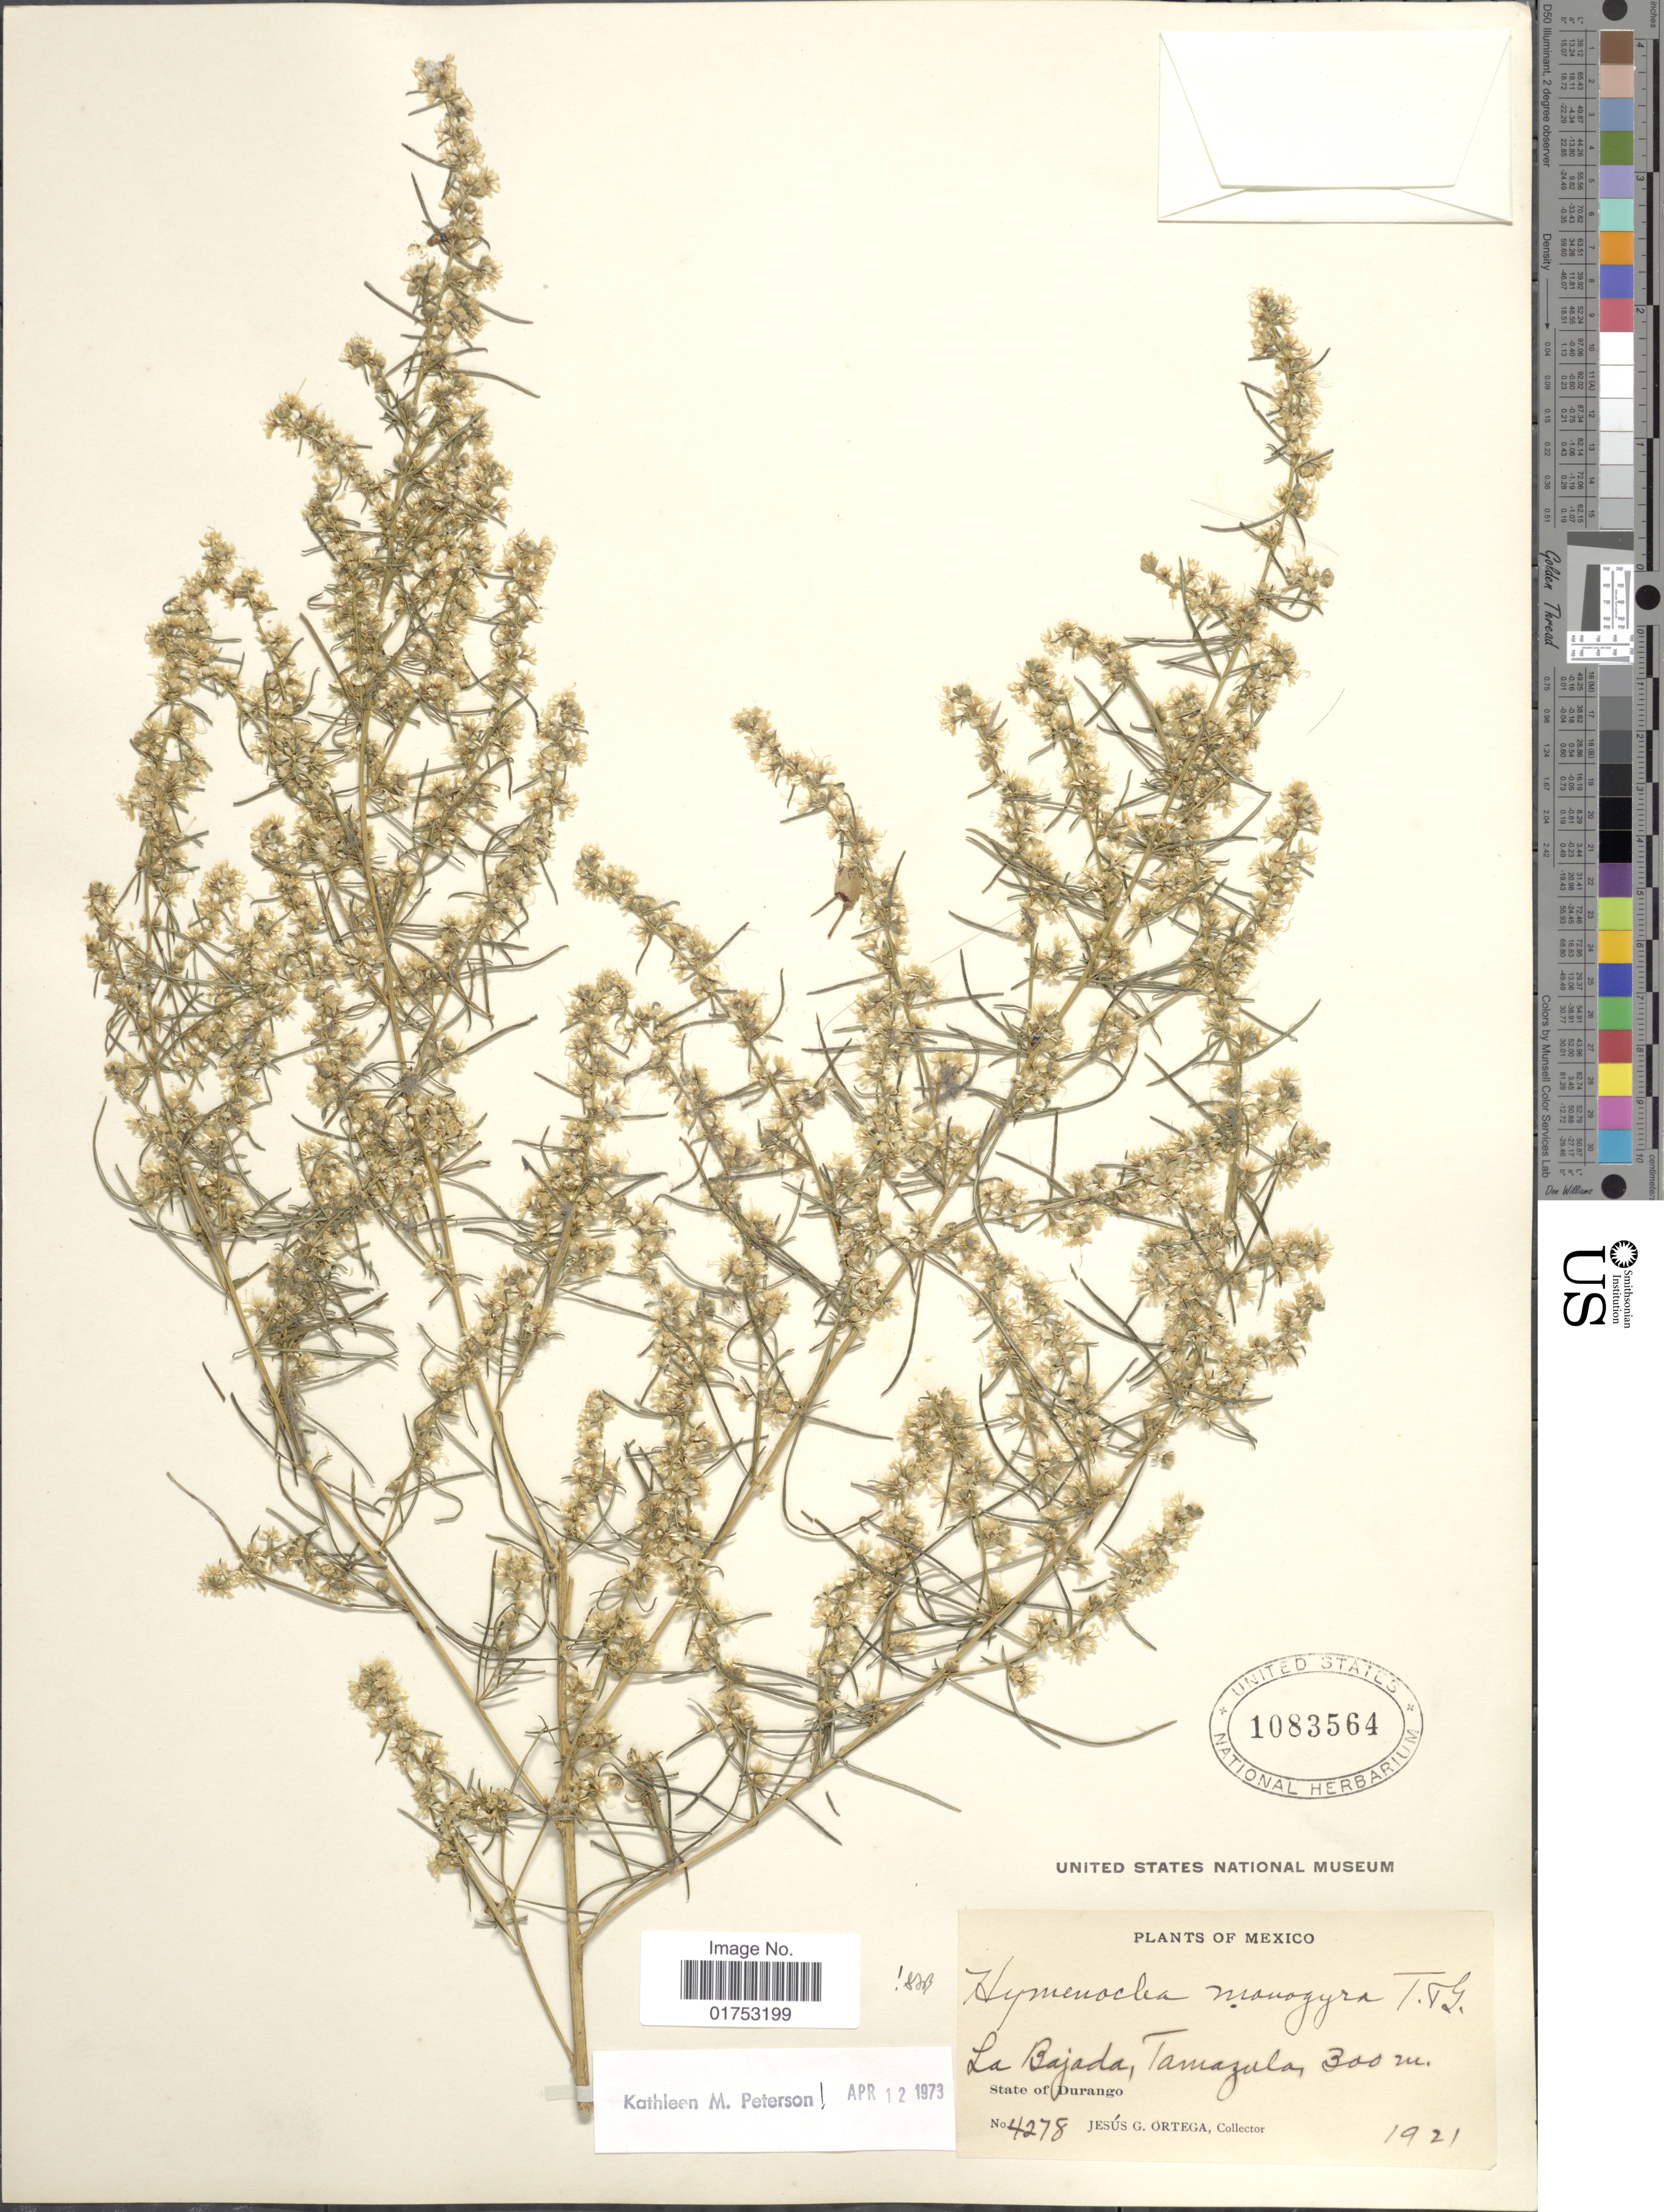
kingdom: Plantae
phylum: Tracheophyta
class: Magnoliopsida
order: Asterales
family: Asteraceae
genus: Hymenoclea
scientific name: Hymenoclea monogyra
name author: Torr. & A. Gray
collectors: J. Ortega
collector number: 4278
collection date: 1921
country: Mexico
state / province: Durango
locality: La Bajada, Tamazula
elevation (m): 300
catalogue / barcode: US 1083564